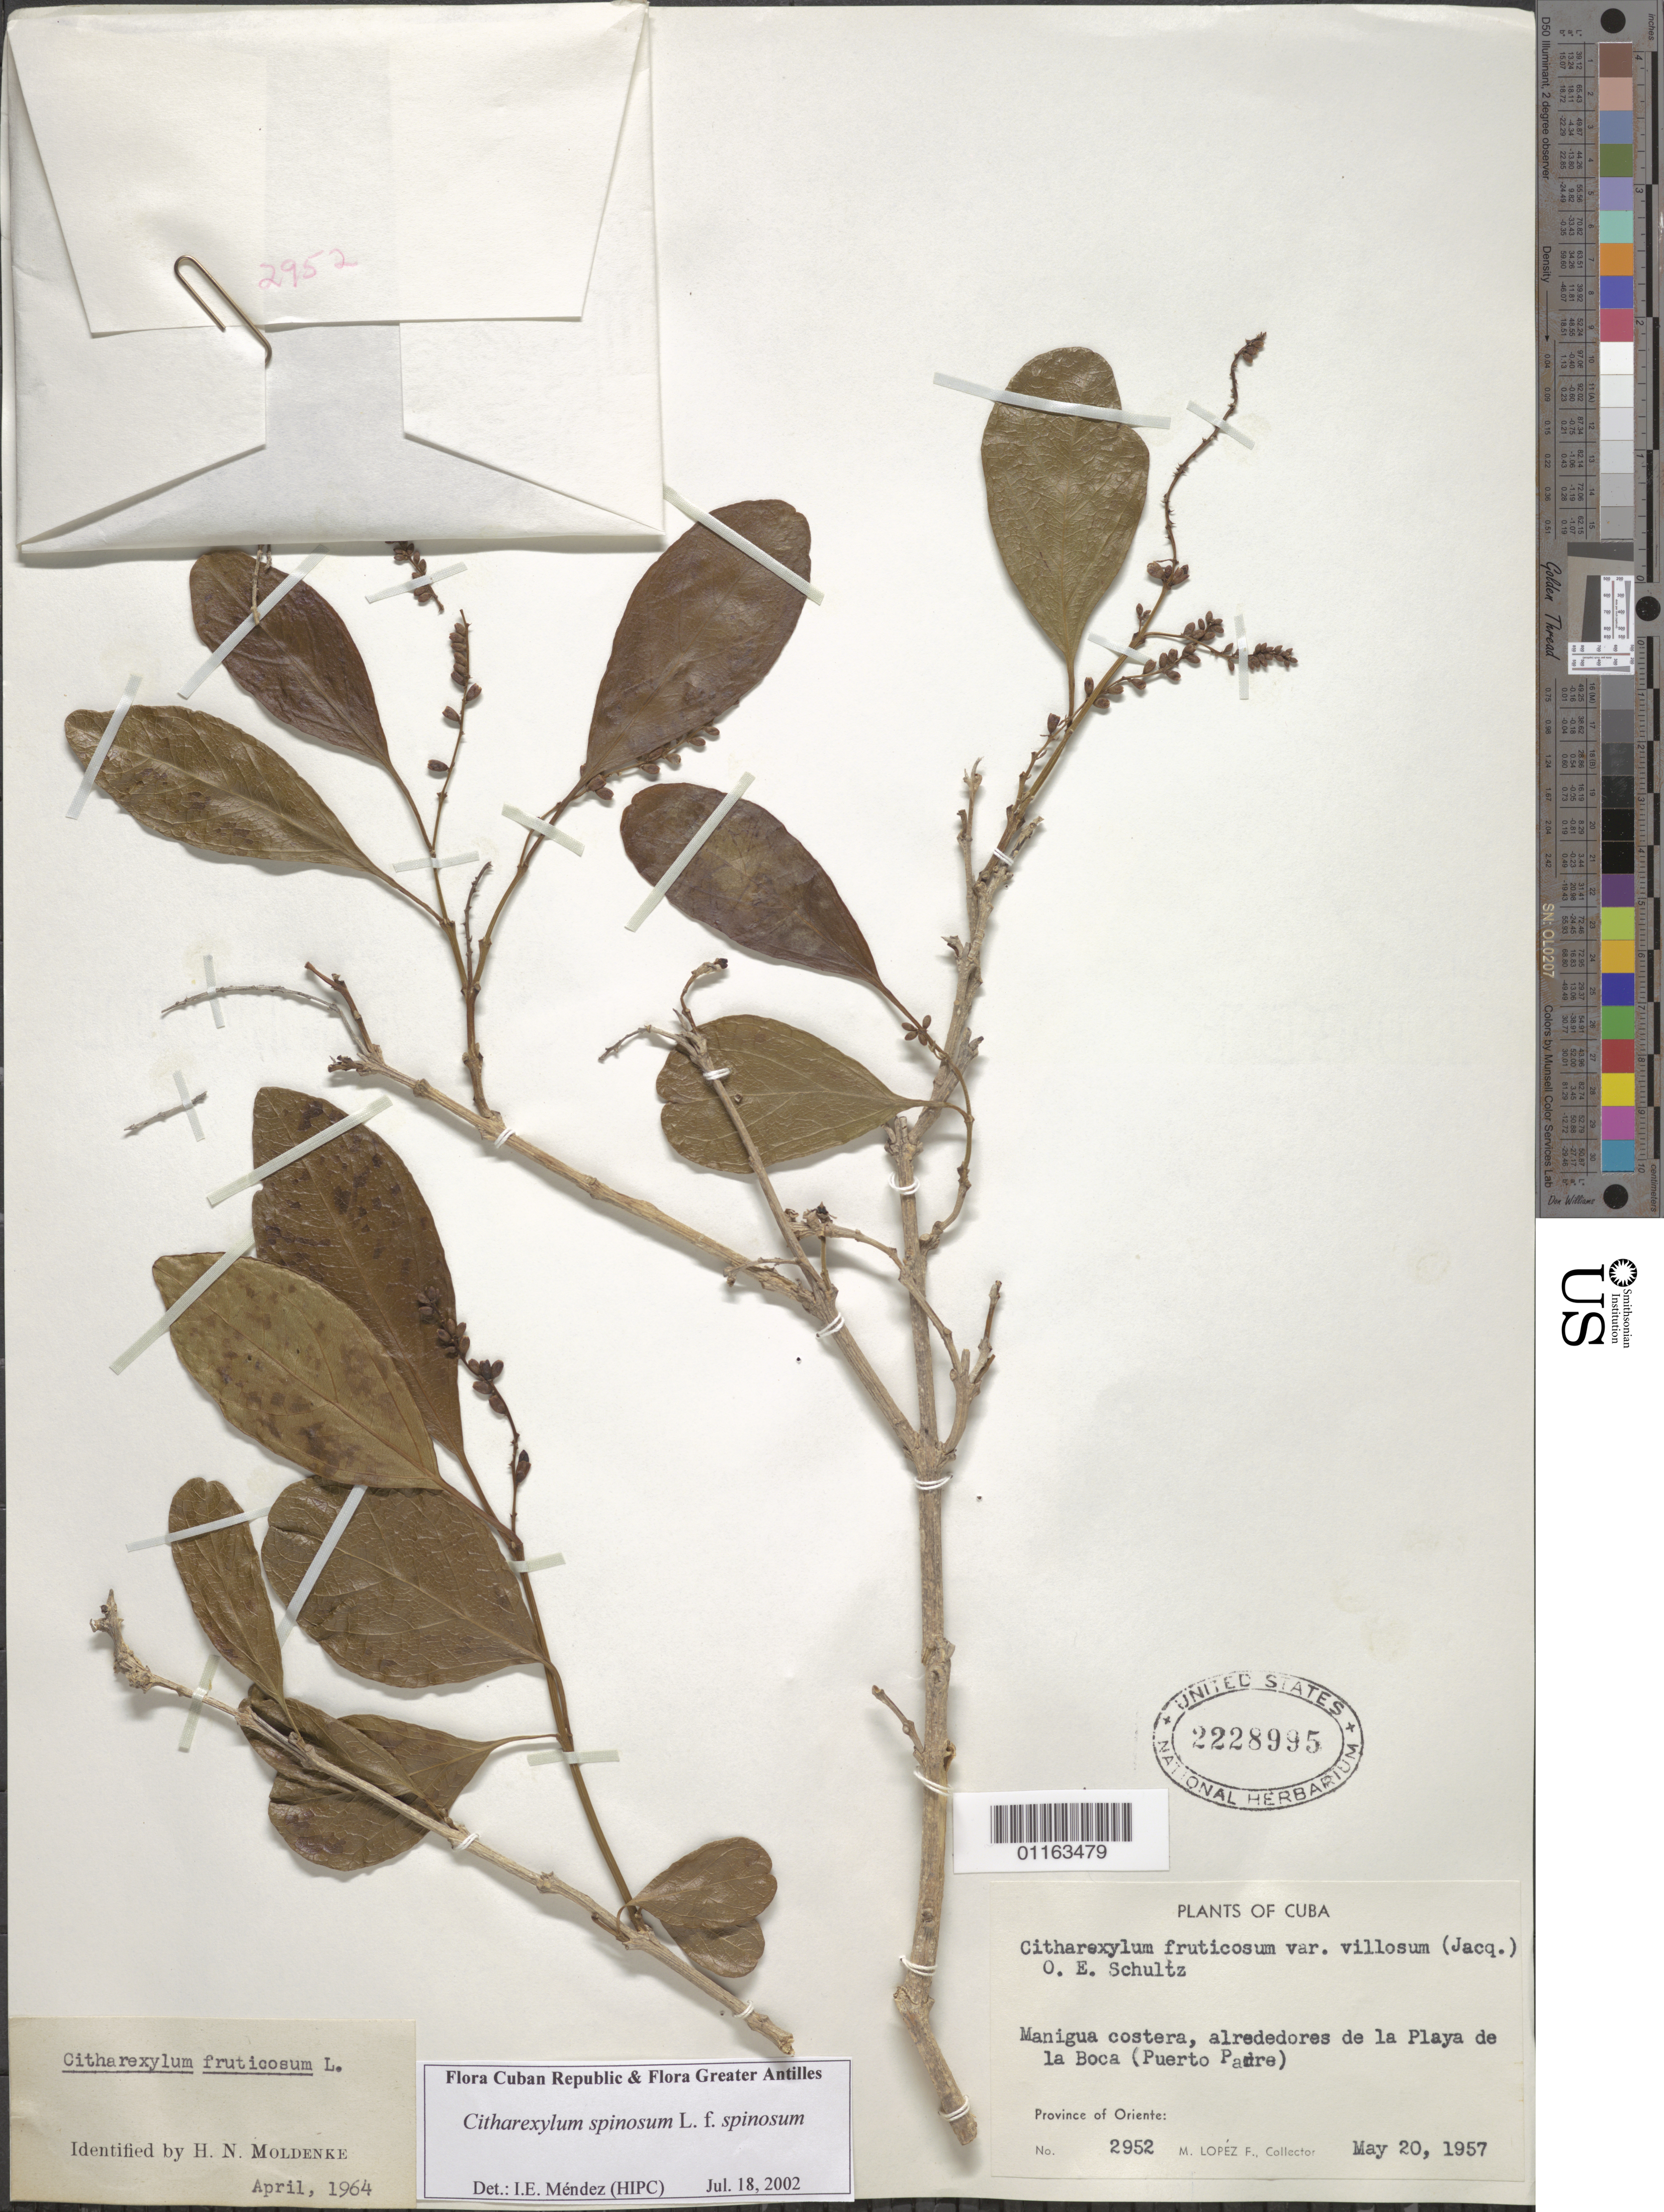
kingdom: Plantae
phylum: Tracheophyta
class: Magnoliopsida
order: Lamiales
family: Verbenaceae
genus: Citharexylum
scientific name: Citharexylum spinosum f. spinosum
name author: L.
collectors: M. Lopéz-F.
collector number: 2952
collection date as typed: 20 May 1957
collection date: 1957-05-20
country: Cuba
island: Cuba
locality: Manigua costera, alrededores de la Playa de la Boca (Puerto Padre)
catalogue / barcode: US 2228995